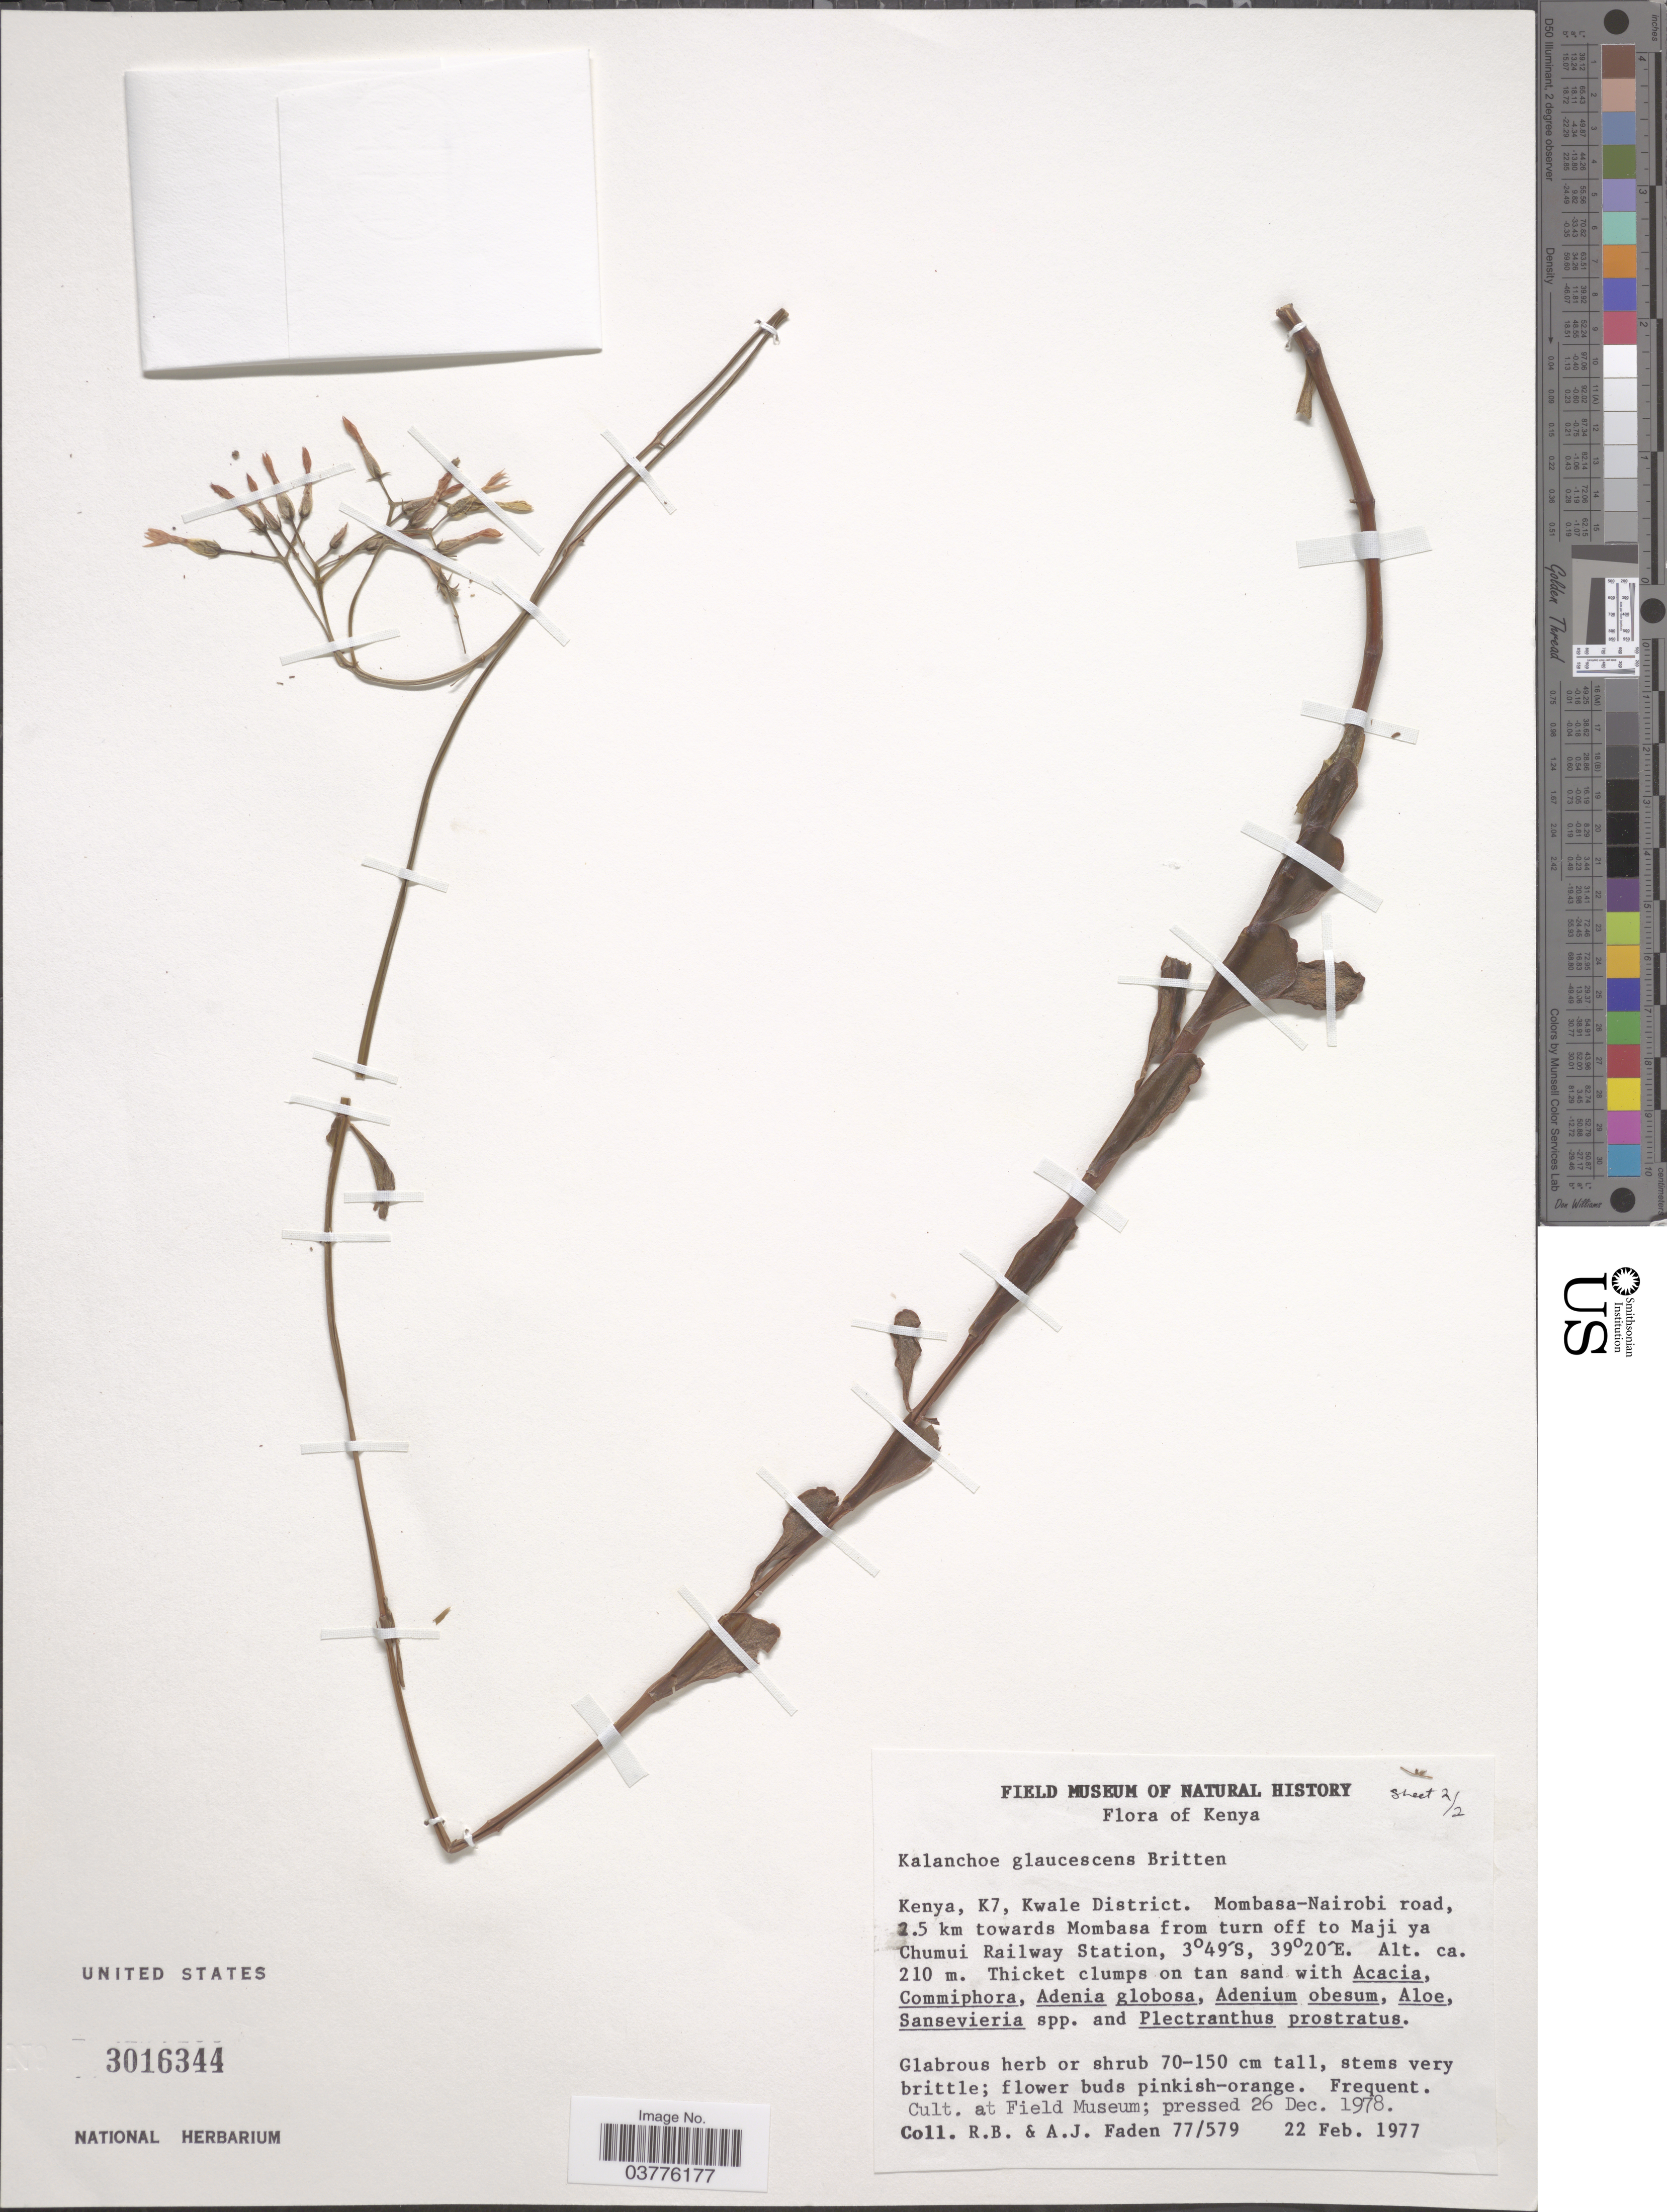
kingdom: Plantae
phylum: Tracheophyta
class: Magnoliopsida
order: Saxifragales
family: Crassulaceae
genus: Kalanchoe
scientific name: Kalanchoe glaucescens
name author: L.L. Britten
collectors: R. B. Faden & A. J. Faden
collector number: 77/579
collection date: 1977-02-22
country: Kenya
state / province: Kwale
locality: K7, Kwale District. Mombasa-Nairobi road, 2.5 km towards Mombasa from turn off to Maji ya Chumui Railway Station.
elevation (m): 210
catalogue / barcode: US 3016344